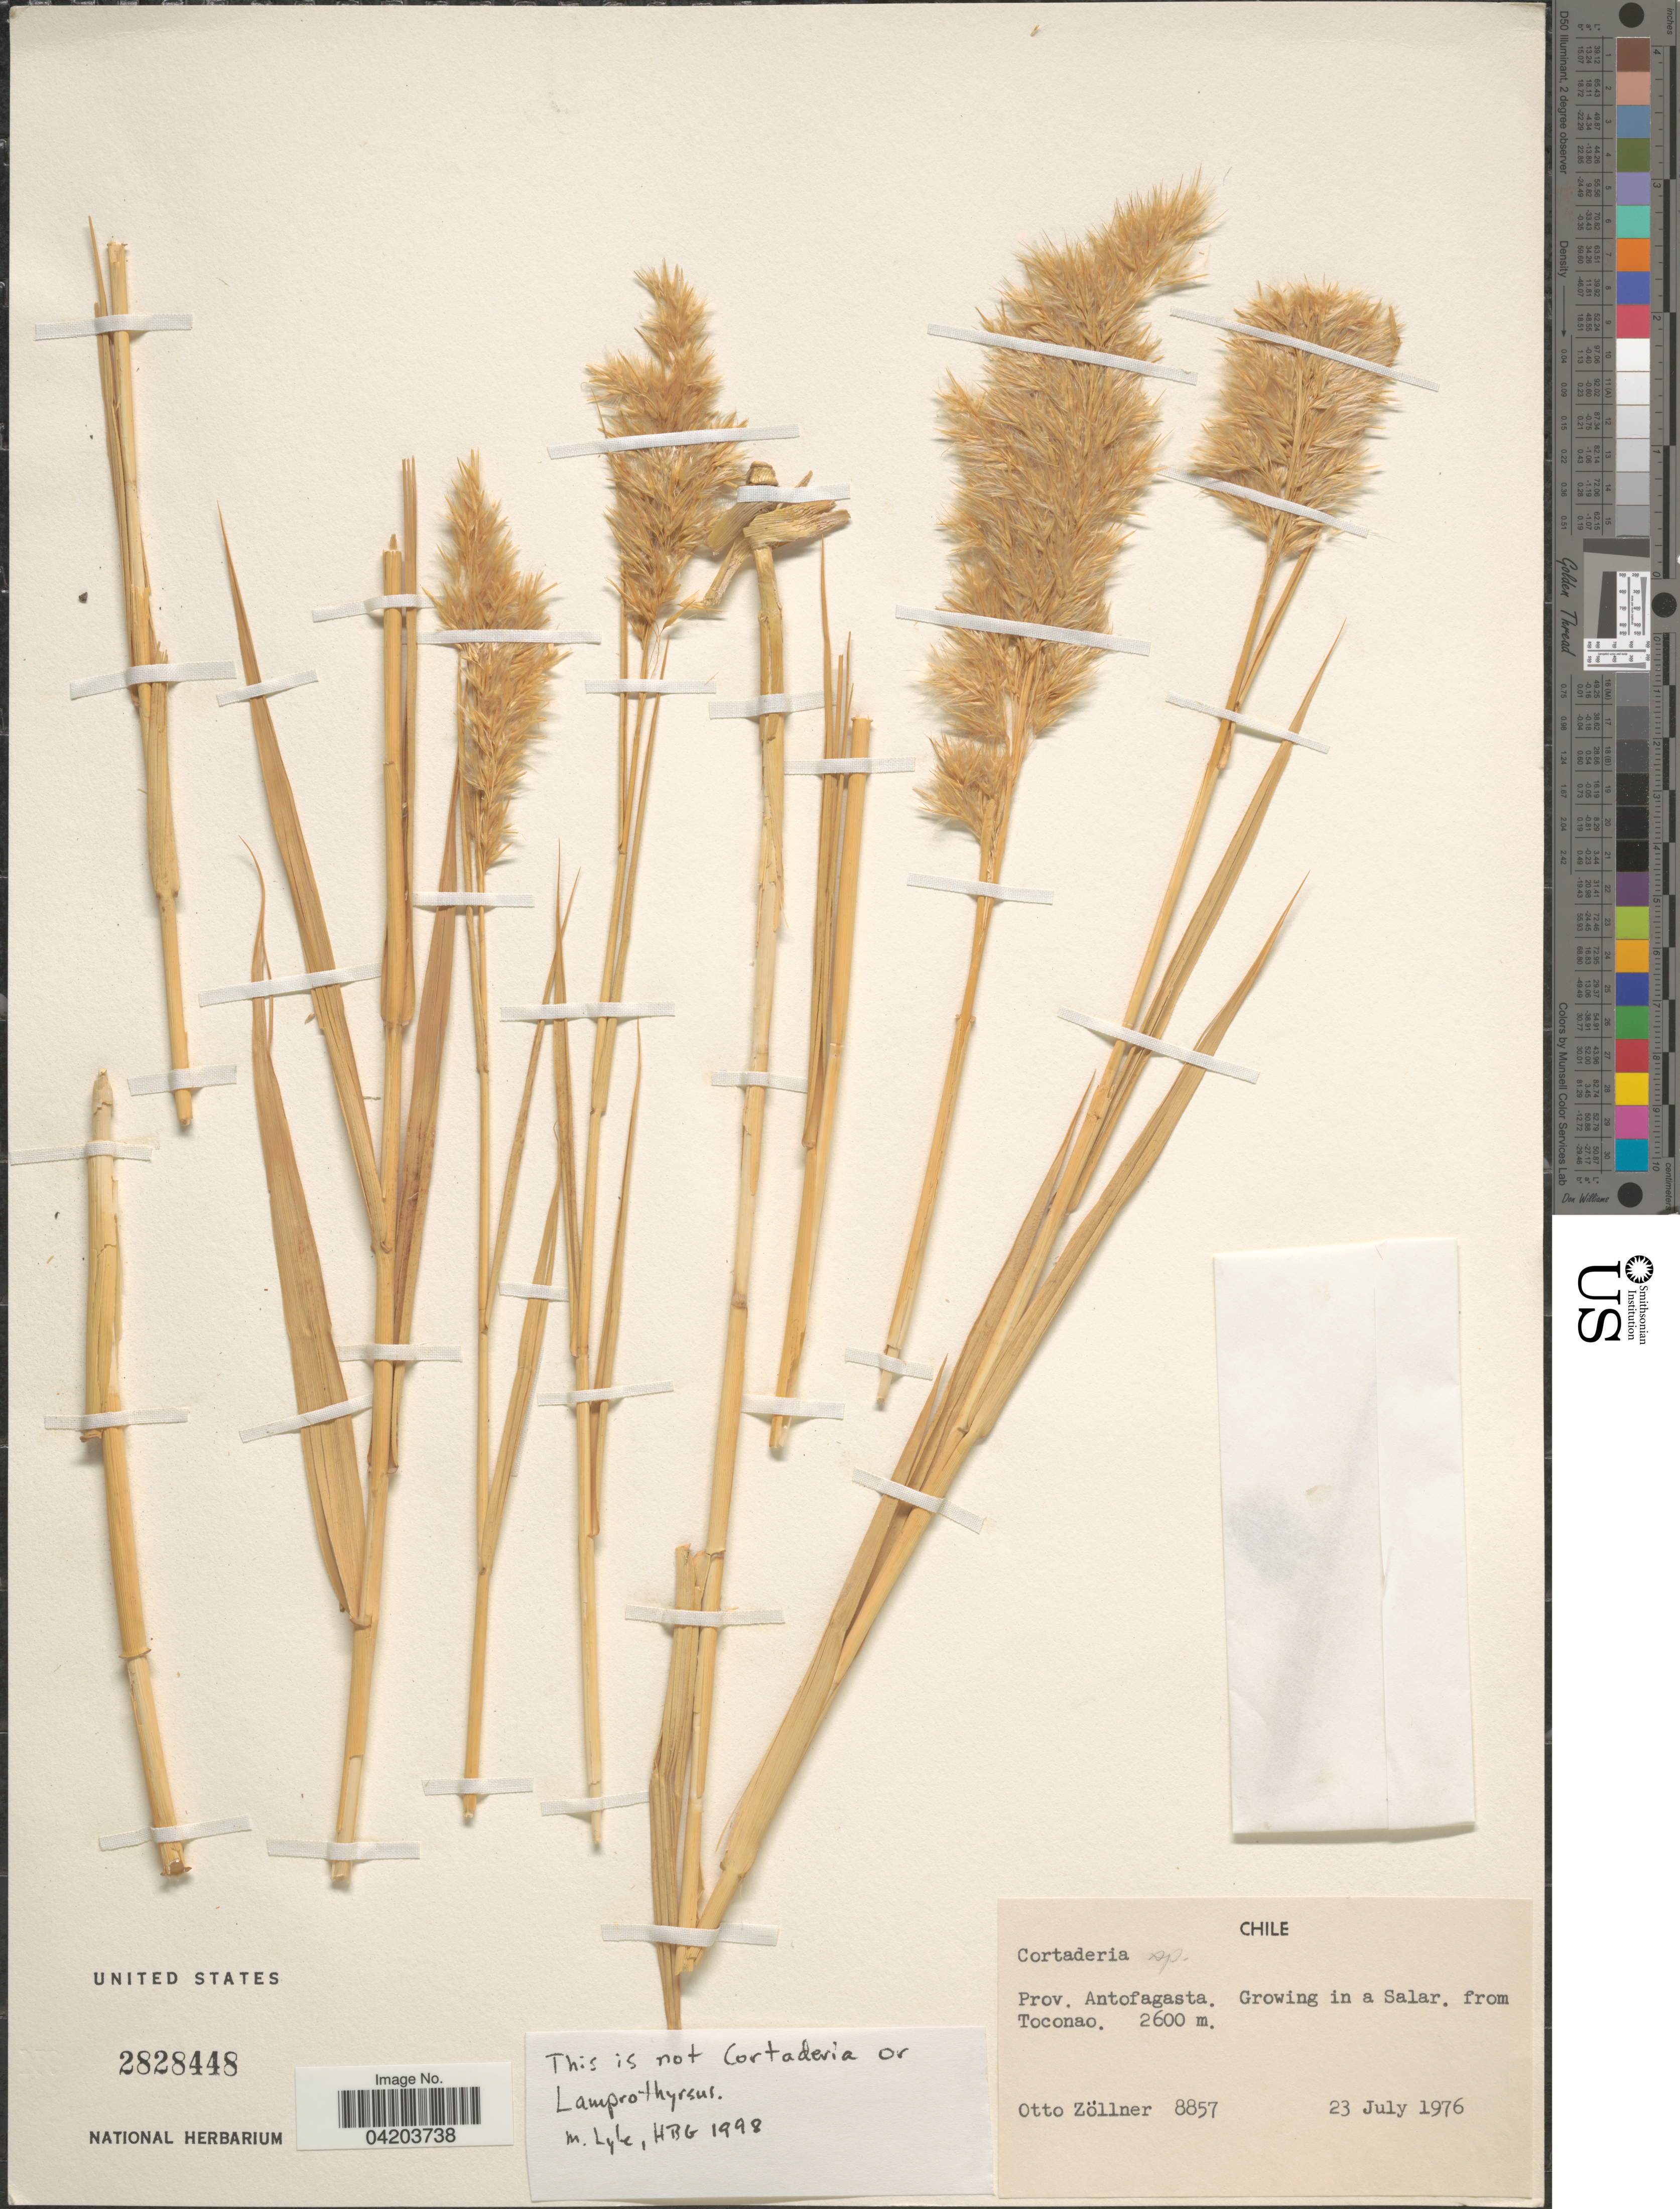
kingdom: Plantae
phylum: Tracheophyta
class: Liliopsida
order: Poales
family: Poaceae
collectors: O. Zöllner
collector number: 8857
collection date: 1976-07-23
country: Chile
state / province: Antofagasta (II)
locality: Growing in a Salar. from Toconao.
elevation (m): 2600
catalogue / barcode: US 2828448